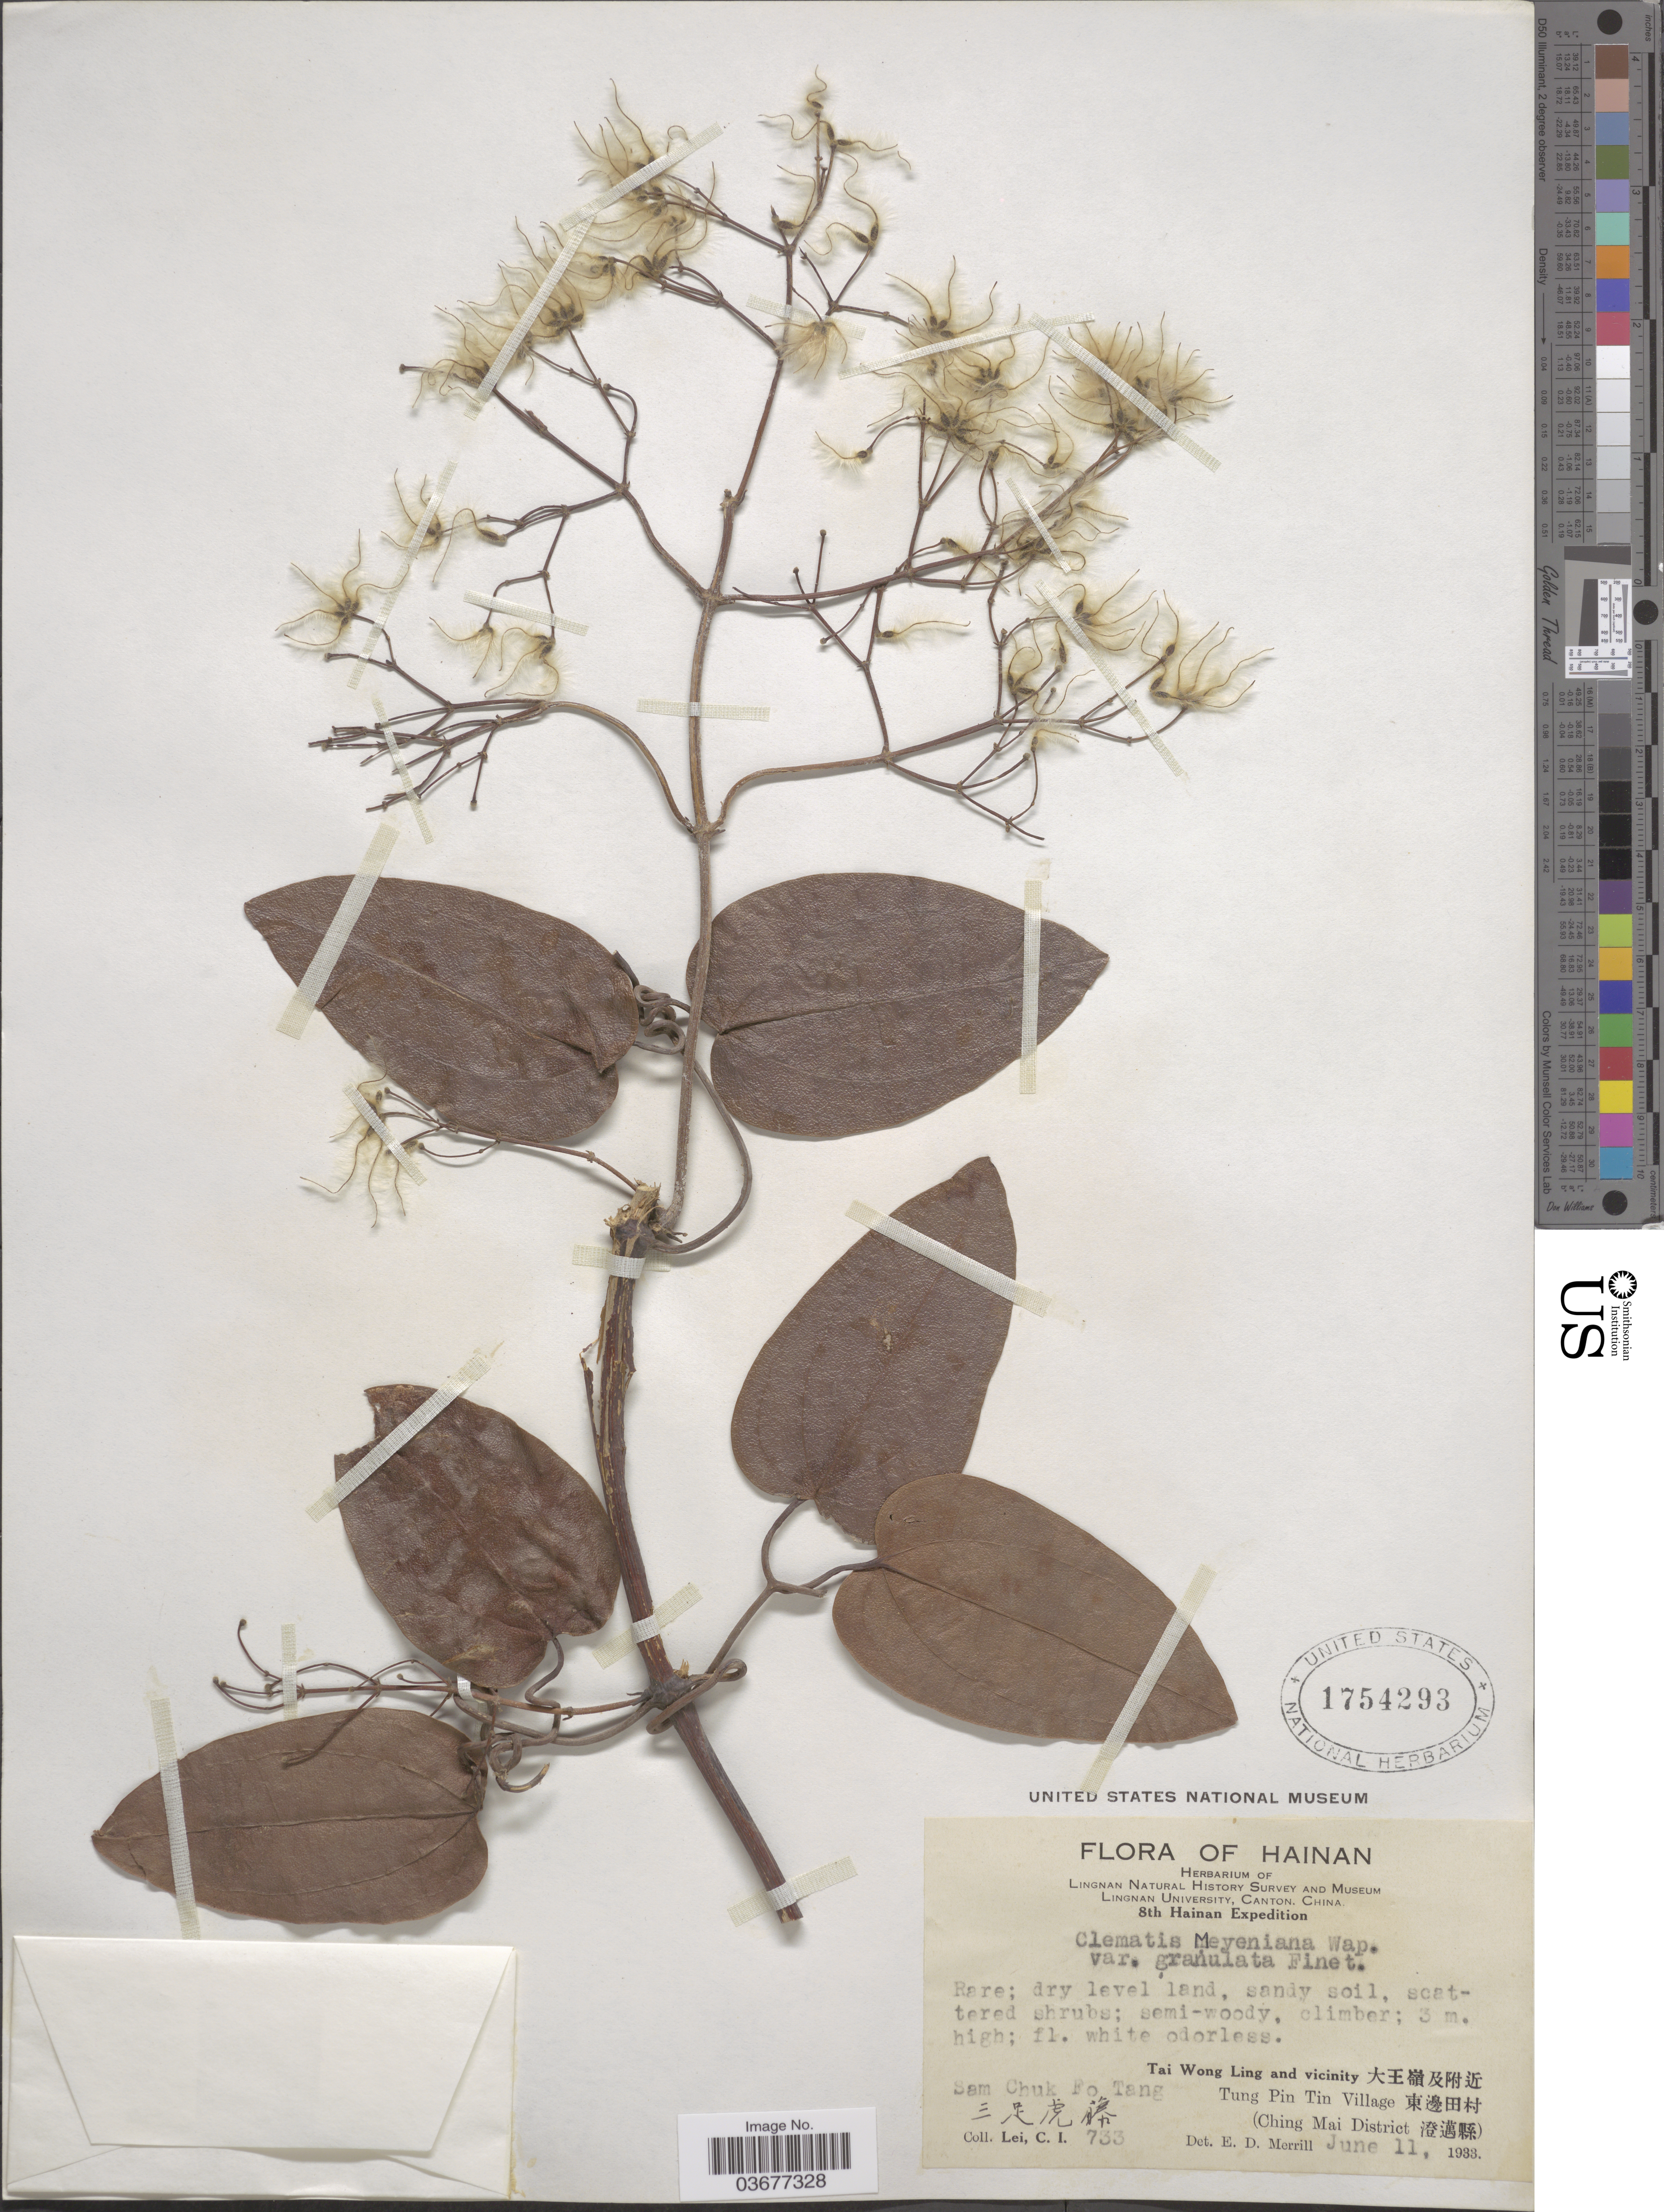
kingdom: Plantae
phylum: Tracheophyta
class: Magnoliopsida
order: Ranunculales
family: Ranunculaceae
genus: Clematis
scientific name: Clematis meyeniana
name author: Walp.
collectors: C. I. Lei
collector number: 733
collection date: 1933-06-11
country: China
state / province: Hainan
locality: Tai Wong Ling and vicinity X. Sam Chuk Fo Tang. Tung Pin Tin Village X. (Ching Mai District X).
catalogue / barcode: US 1754293